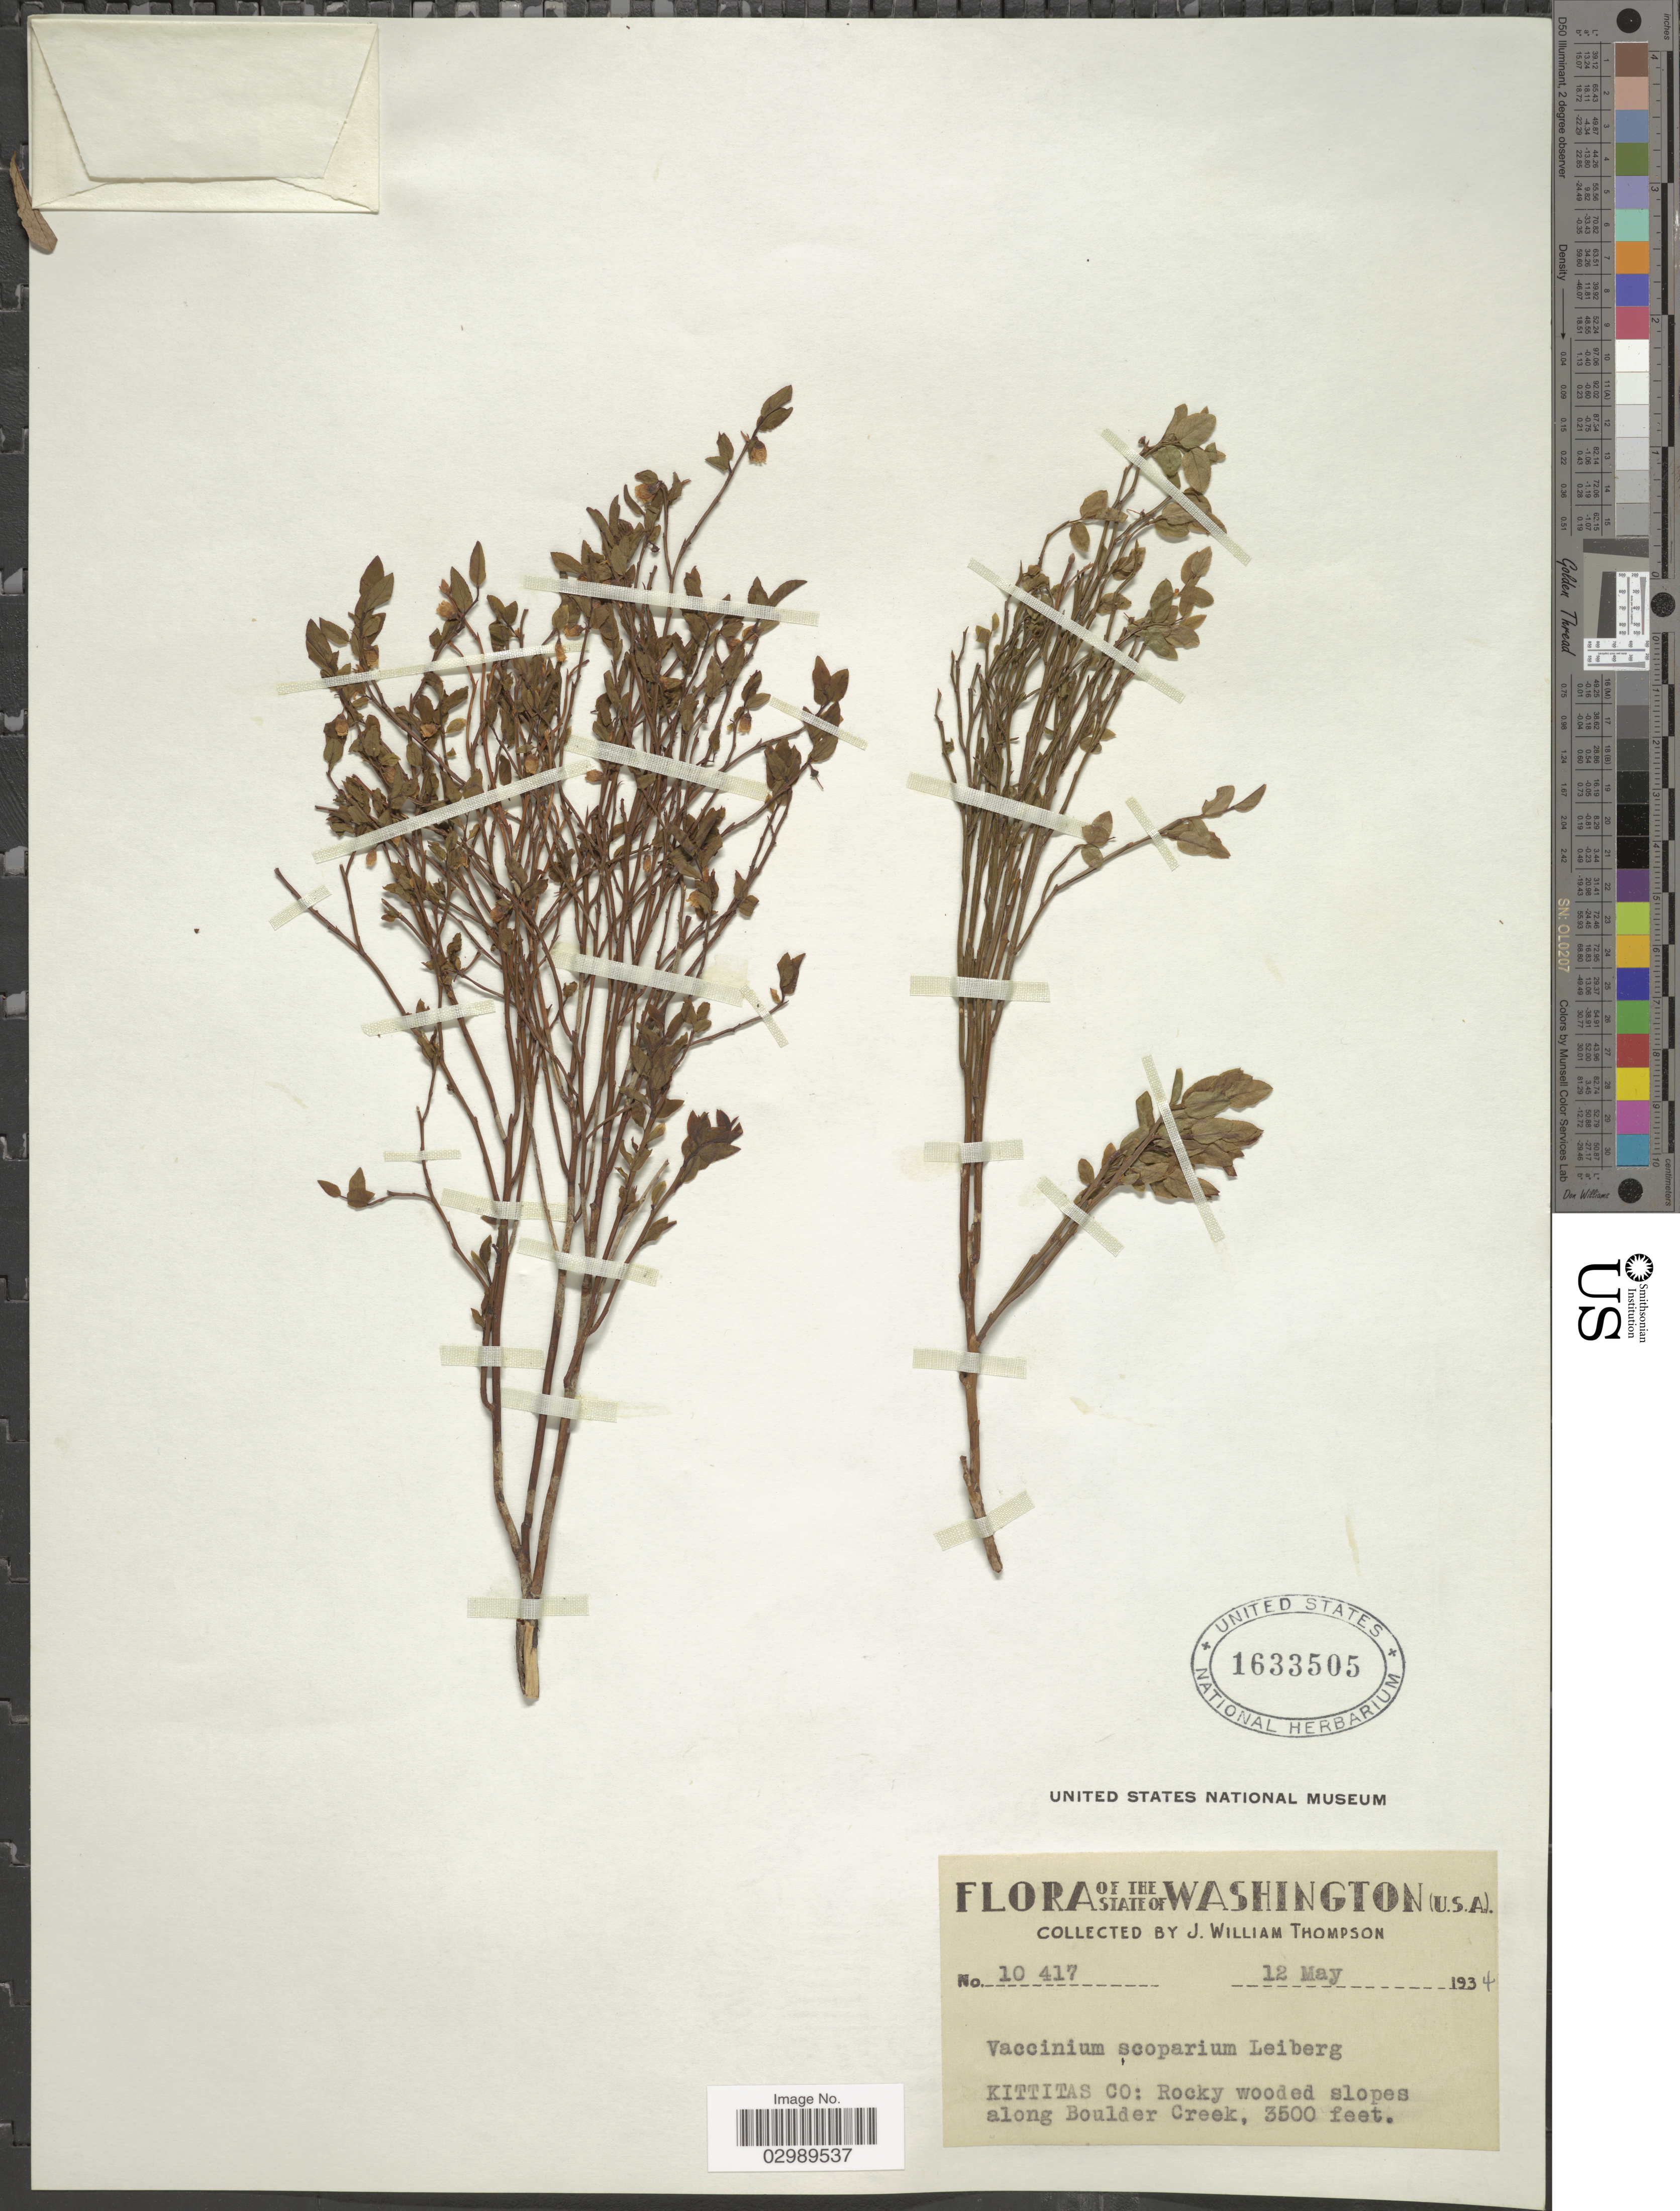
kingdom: Plantae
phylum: Tracheophyta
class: Magnoliopsida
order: Ericales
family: Ericaceae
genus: Vaccinium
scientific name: Vaccinium scoparium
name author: Leiberg ex Coville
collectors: J. W. Thompson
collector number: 10417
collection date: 1934-05-12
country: United States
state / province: Washington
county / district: Kittitas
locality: Kittitas Co: Rocky wooded slopes along Boulder Creek.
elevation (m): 1067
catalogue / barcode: US 1633505